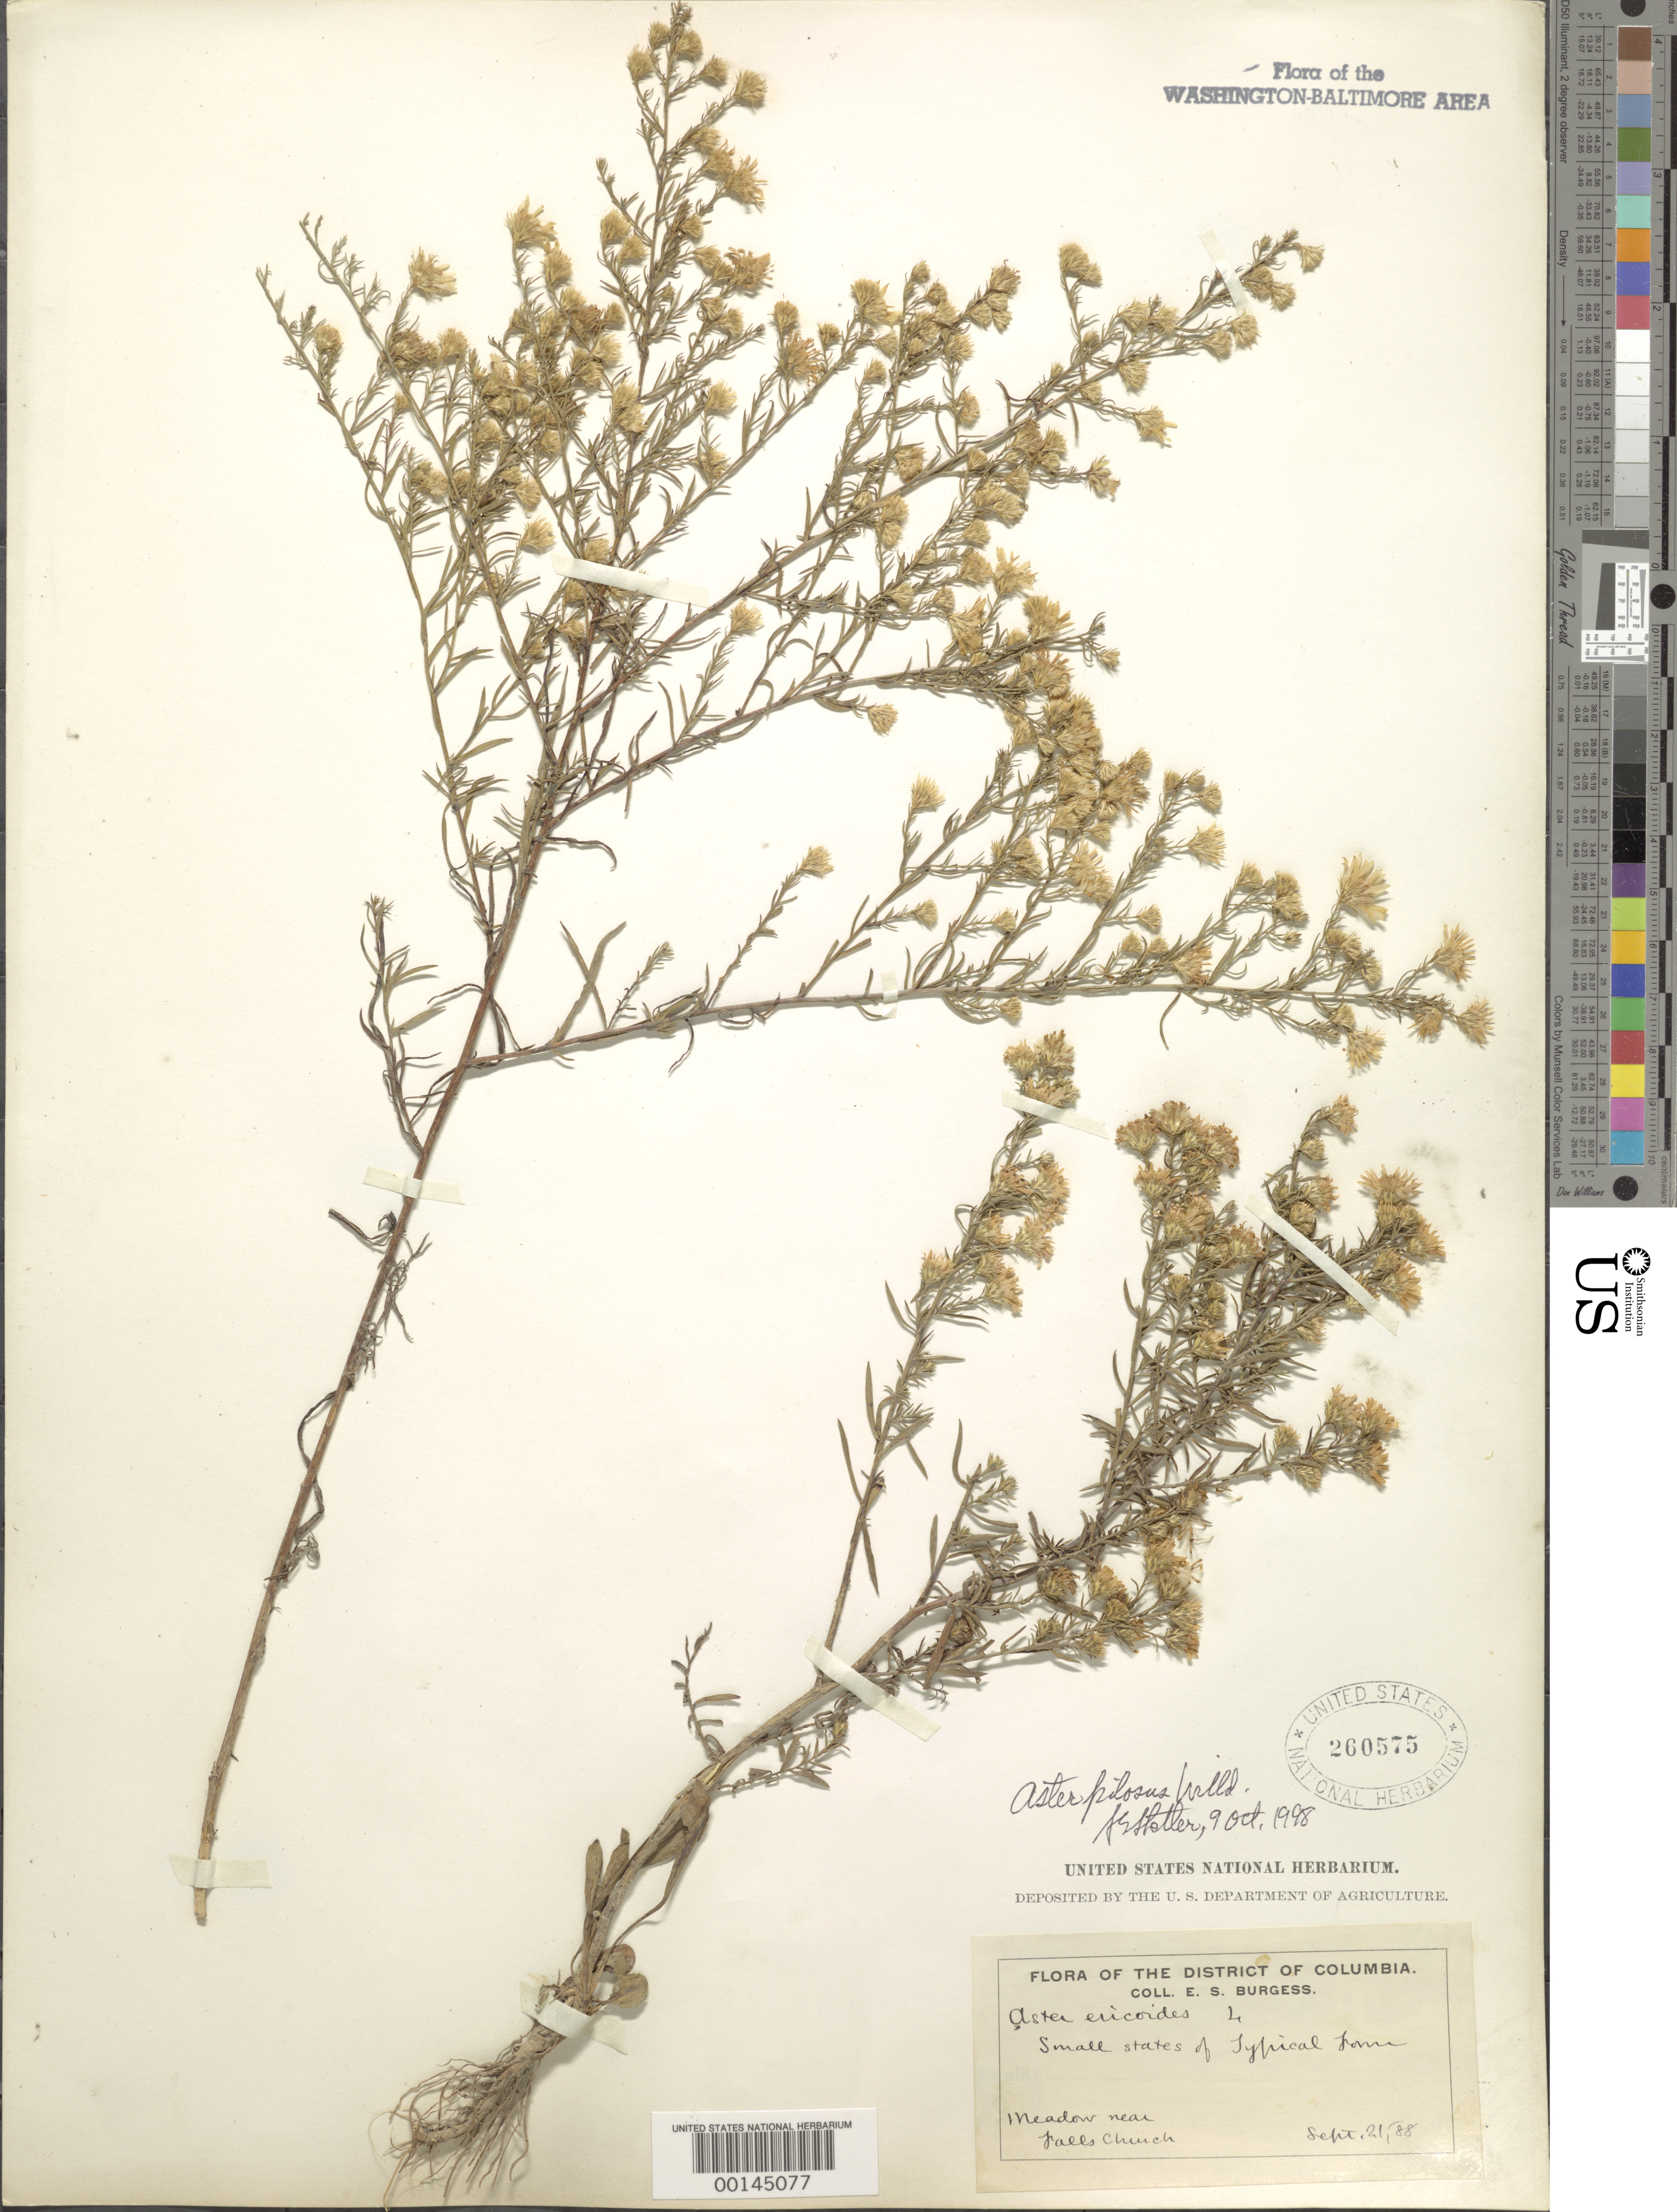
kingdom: Plantae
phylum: Tracheophyta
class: Magnoliopsida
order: Asterales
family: Asteraceae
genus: Symphyotrichum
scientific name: Symphyotrichum pilosum var. pringlei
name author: (A. Gray) G.L. Nesom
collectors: E. Burgess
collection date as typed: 21 Sep 1888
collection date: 1888-09-21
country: United States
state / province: Virginia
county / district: Fairfax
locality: Falls Church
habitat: Meadow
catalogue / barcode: US 260575